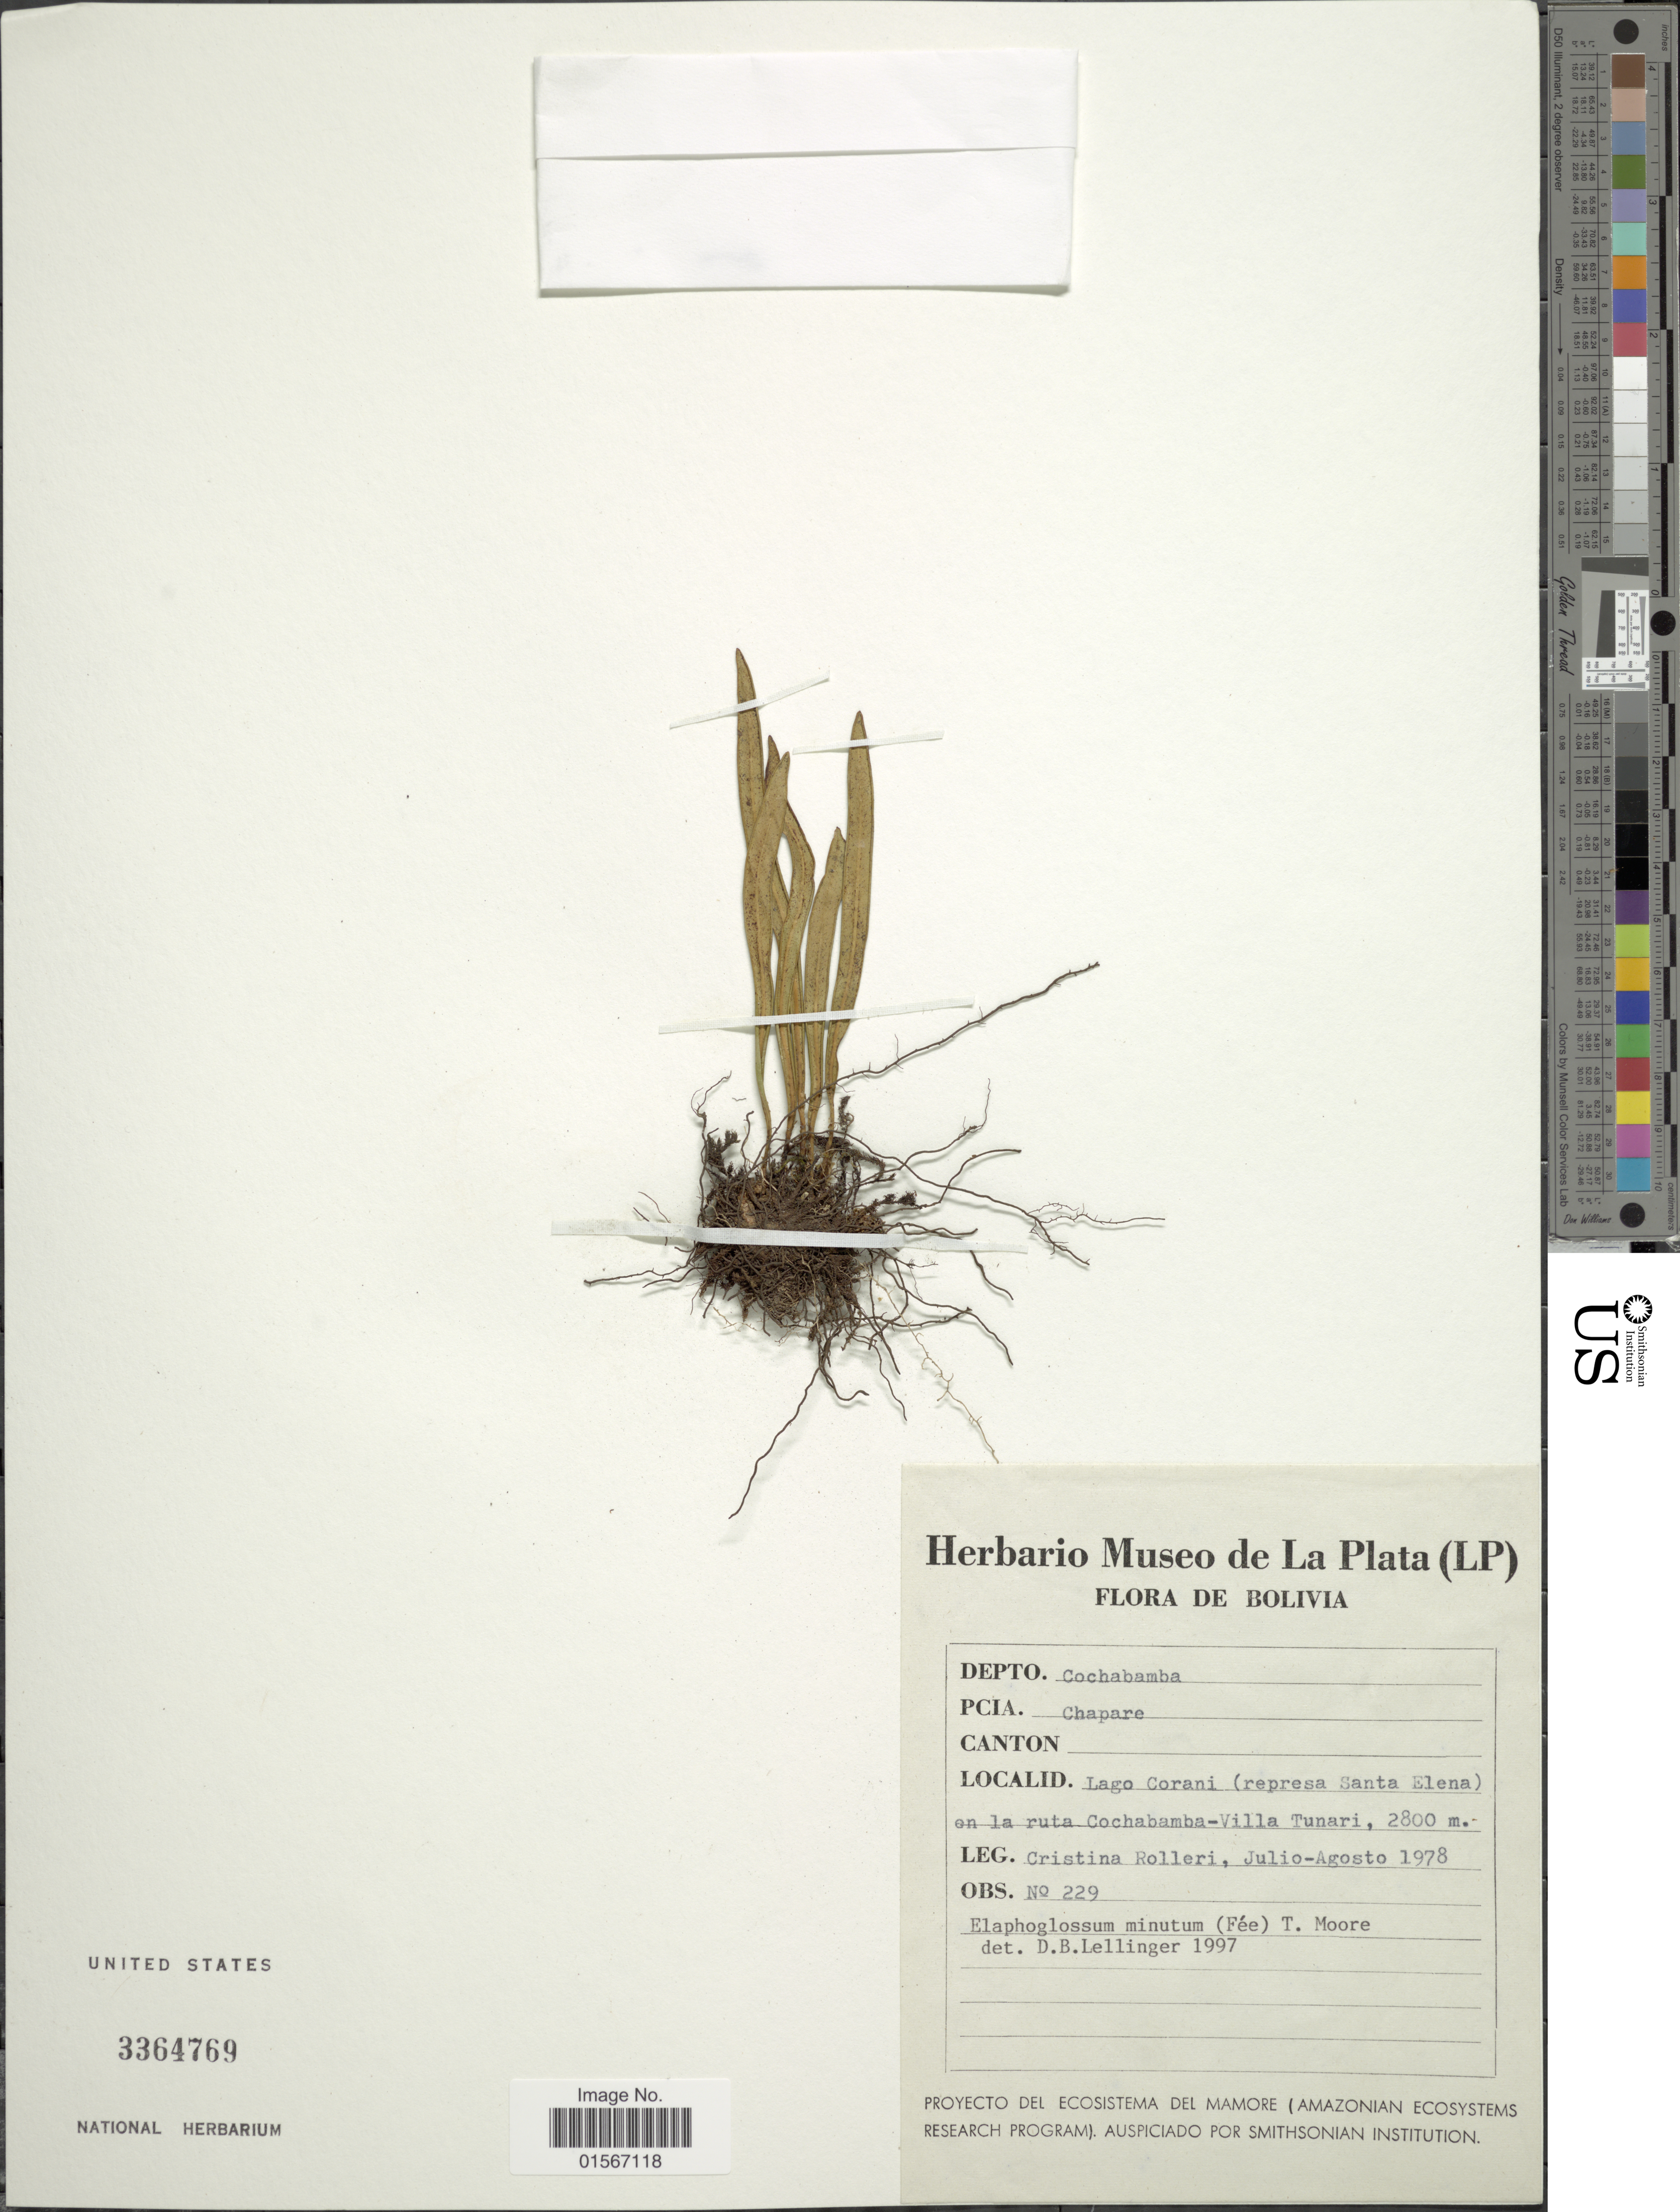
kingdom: Plantae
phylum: Tracheophyta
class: Polypodiopsida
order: Polypodiales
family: Dryopteridaceae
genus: Elaphoglossum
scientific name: Elaphoglossum minutum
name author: (Pohl ex Fée) T. Moore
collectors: C. Rolleri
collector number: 229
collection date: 1978-07/1978-08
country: Bolivia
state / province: Cochabamba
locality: Dep. Cochabamba, Pcia. ChapareLago Corani (represa Santa Elena) en la ruta Cochabamba-Villa Tunari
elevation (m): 2800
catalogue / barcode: US 3364769